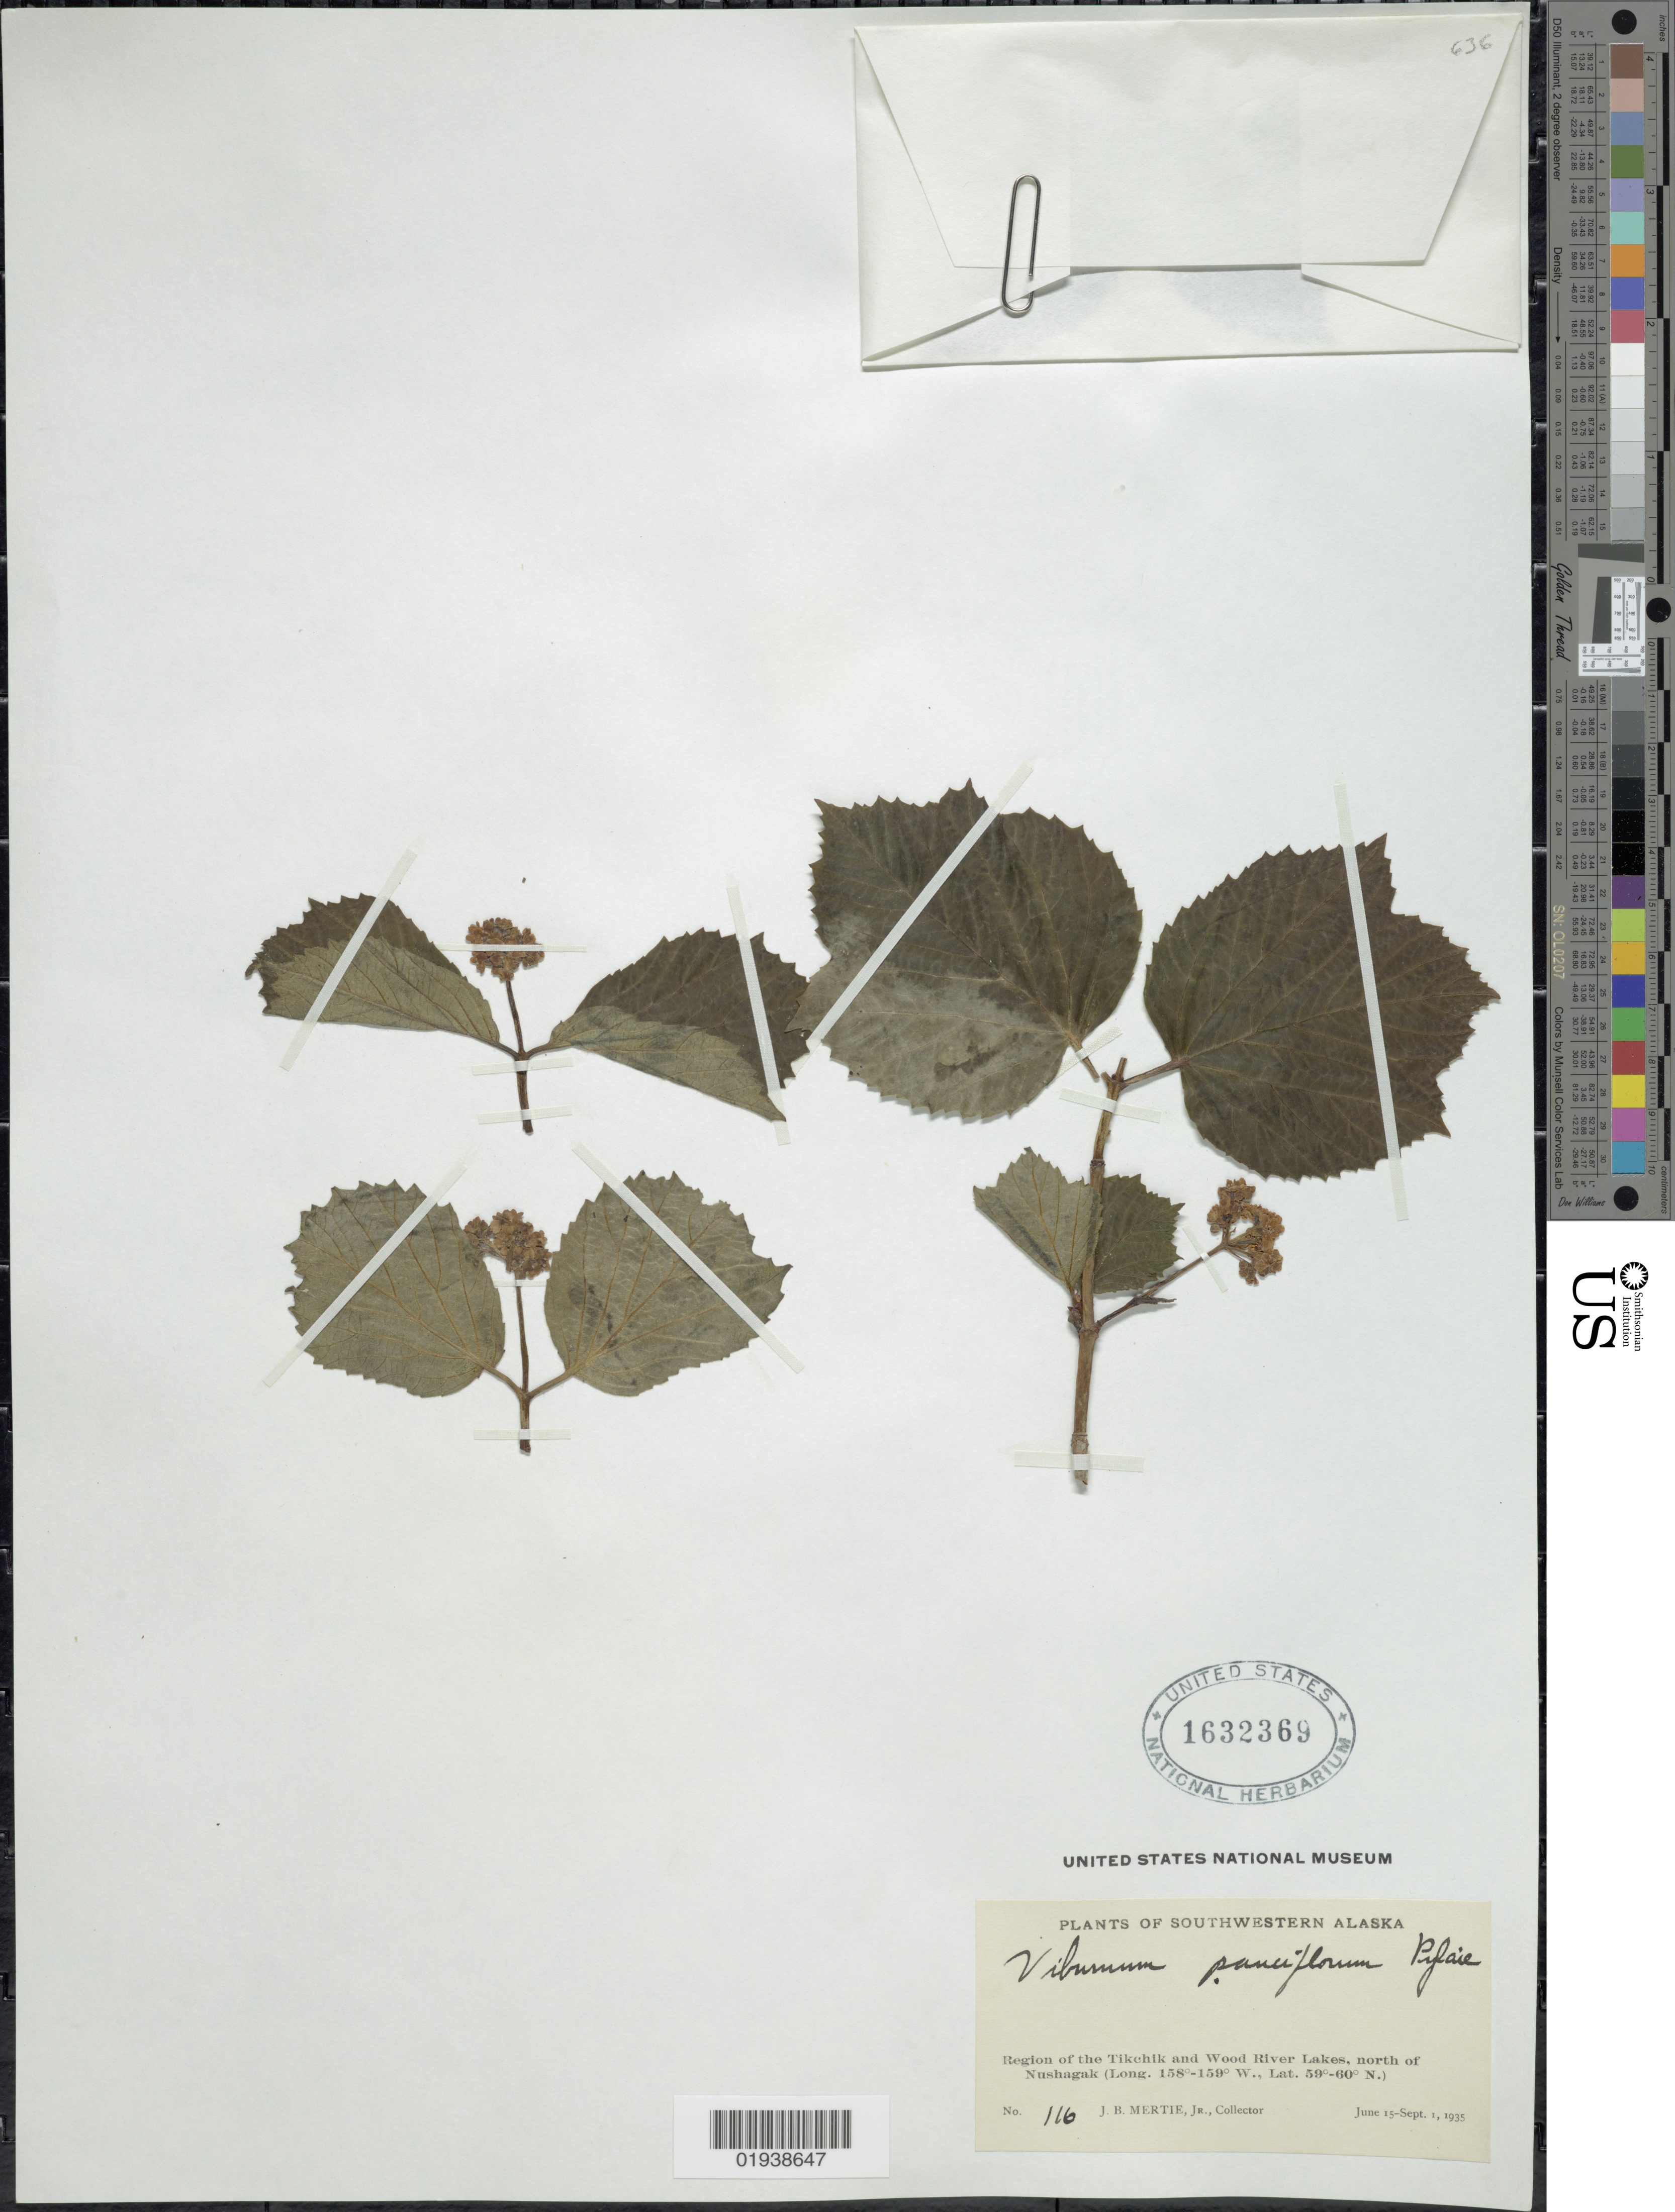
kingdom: Plantae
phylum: Tracheophyta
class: Magnoliopsida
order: Dipsacales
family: Viburnaceae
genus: Viburnum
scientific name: Viburnum edule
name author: (Michx.) Raf.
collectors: J. Mertie Jr.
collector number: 116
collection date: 1935-06-15/1935-09-01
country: United States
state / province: Alaska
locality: Southwestern Alaska. Region of the Tikchik and Wood River Lakes, north of Nushagak.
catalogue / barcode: US 1632369